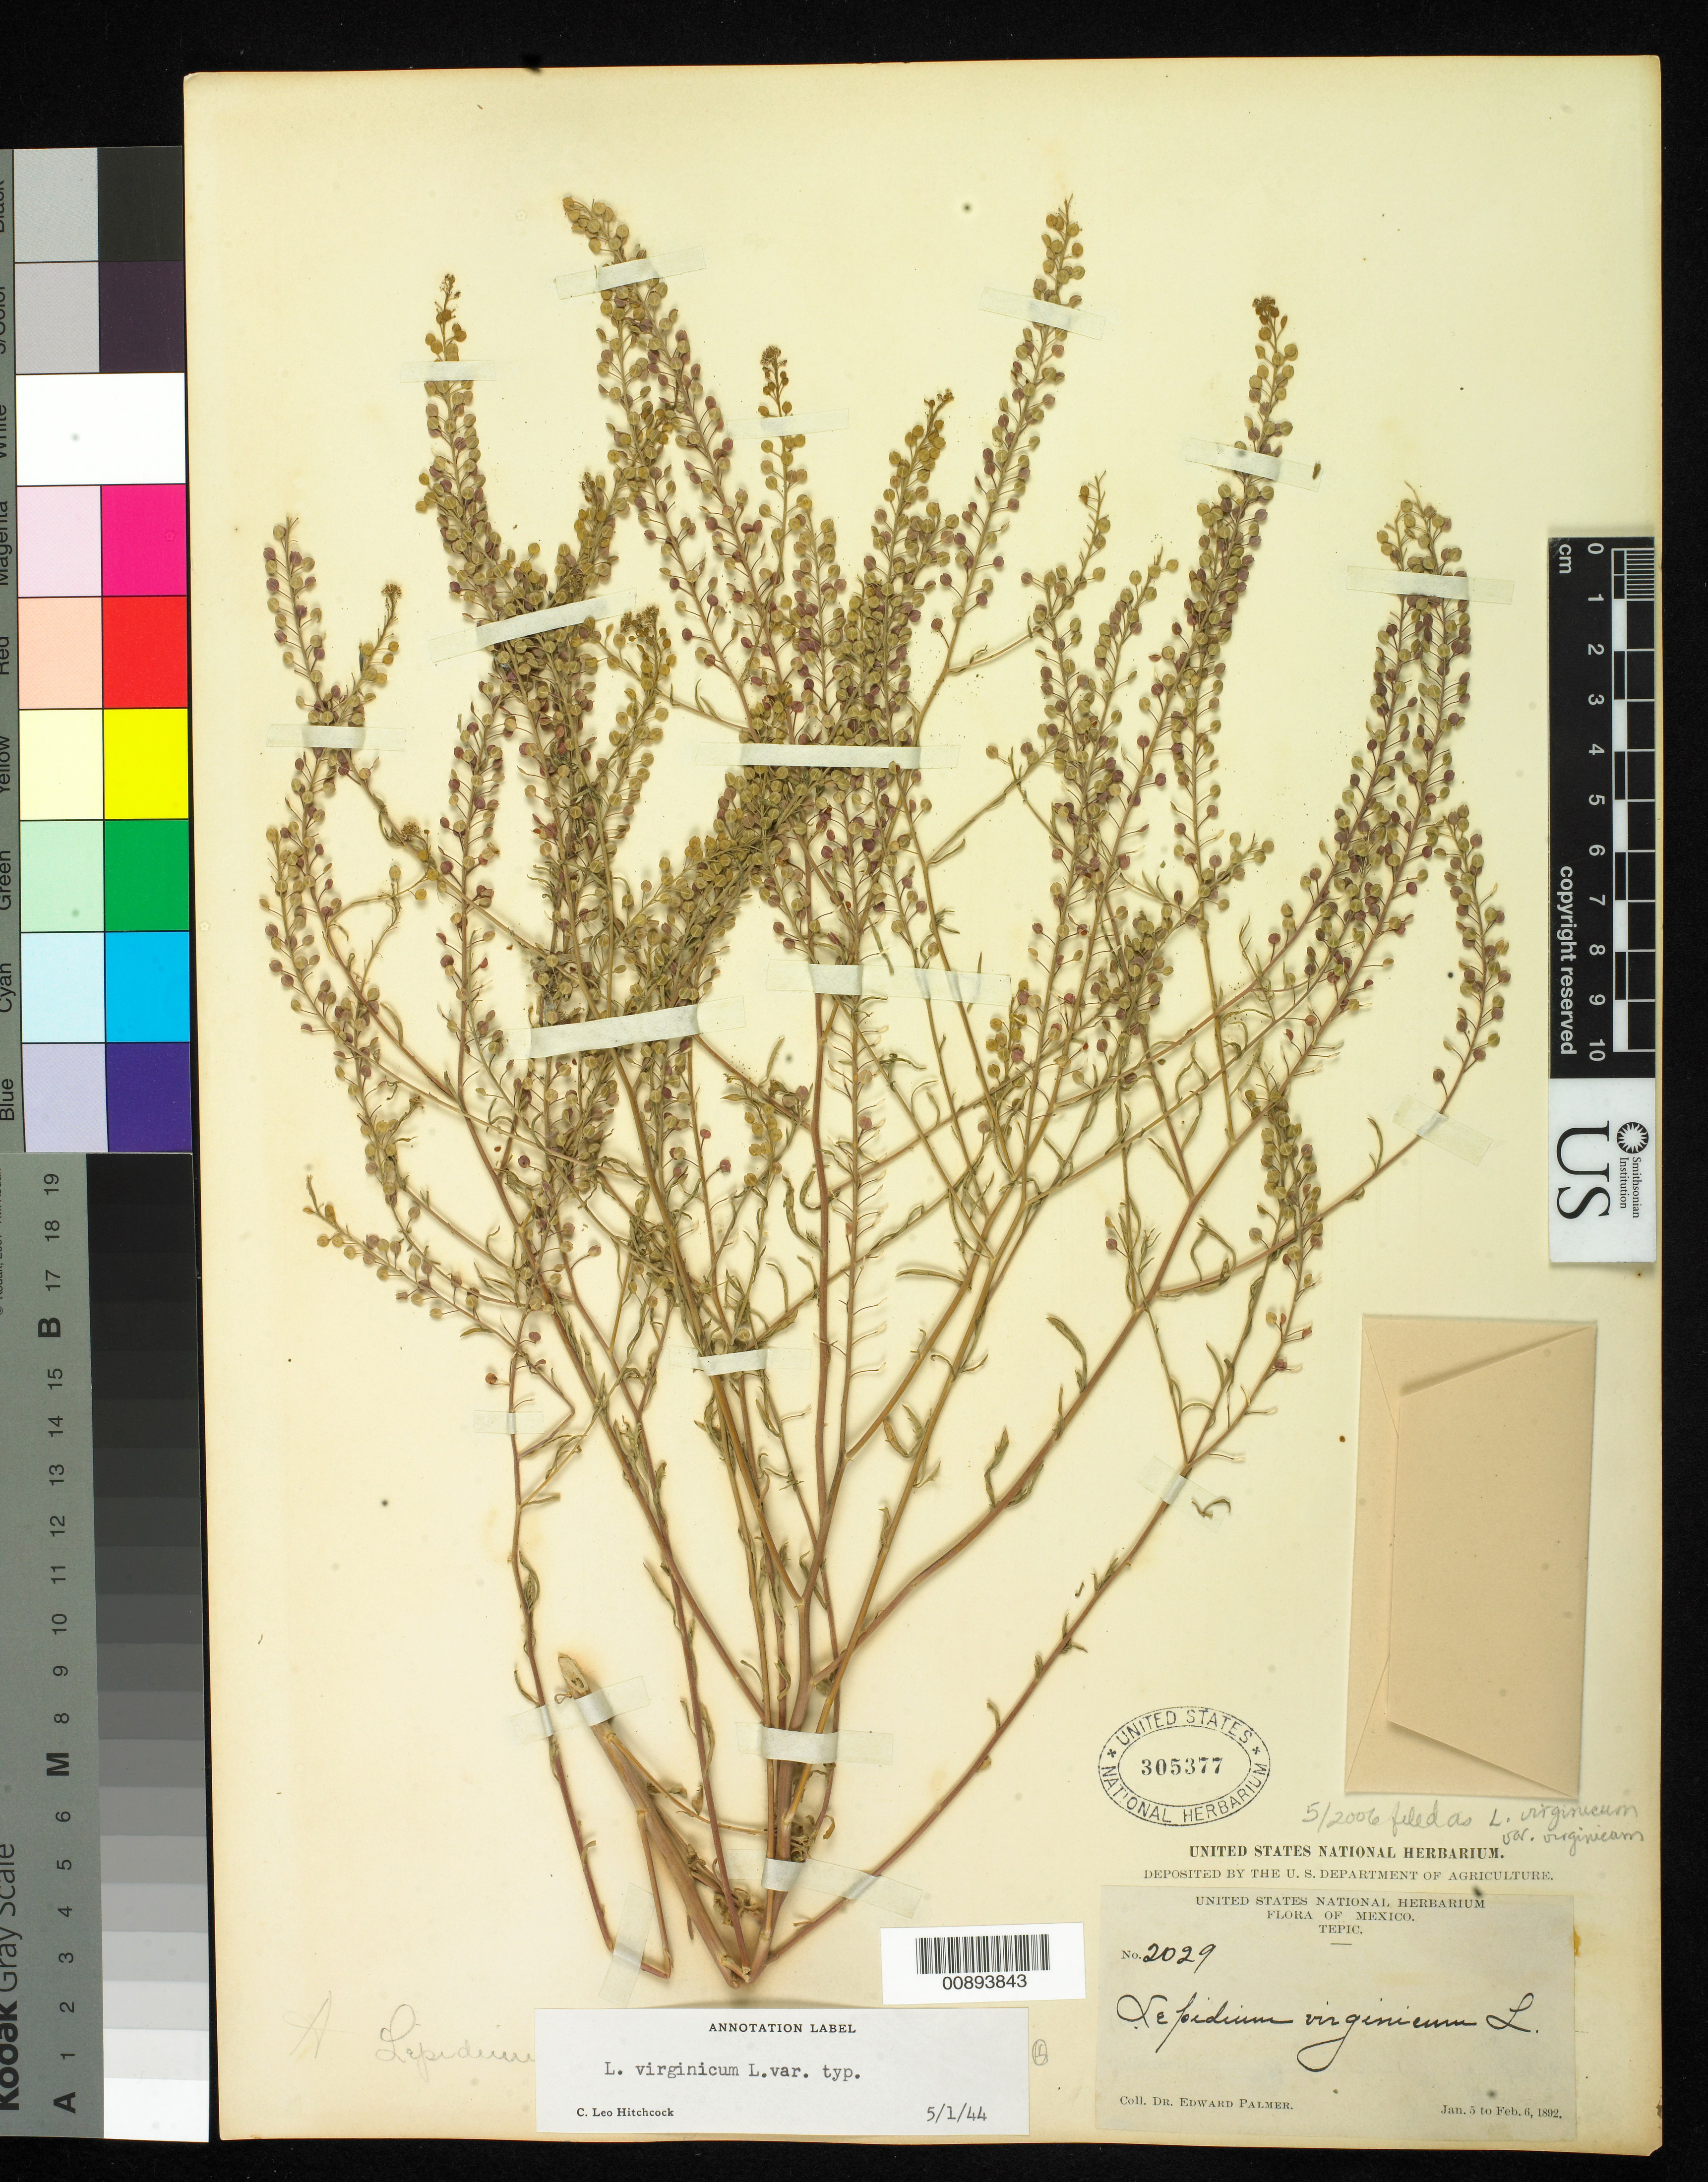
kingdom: Plantae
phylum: Tracheophyta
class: Magnoliopsida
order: Brassicales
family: Brassicaceae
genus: Lepidium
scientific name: Lepidium virginicum var. virginicum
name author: L.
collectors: E. Palmer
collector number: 2029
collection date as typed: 05 Jan 1892 to 06 Feb 1892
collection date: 1892-01-05/1892-02-06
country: Mexico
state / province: Nayarit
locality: Tepic, Nayarit.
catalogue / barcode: US 305377